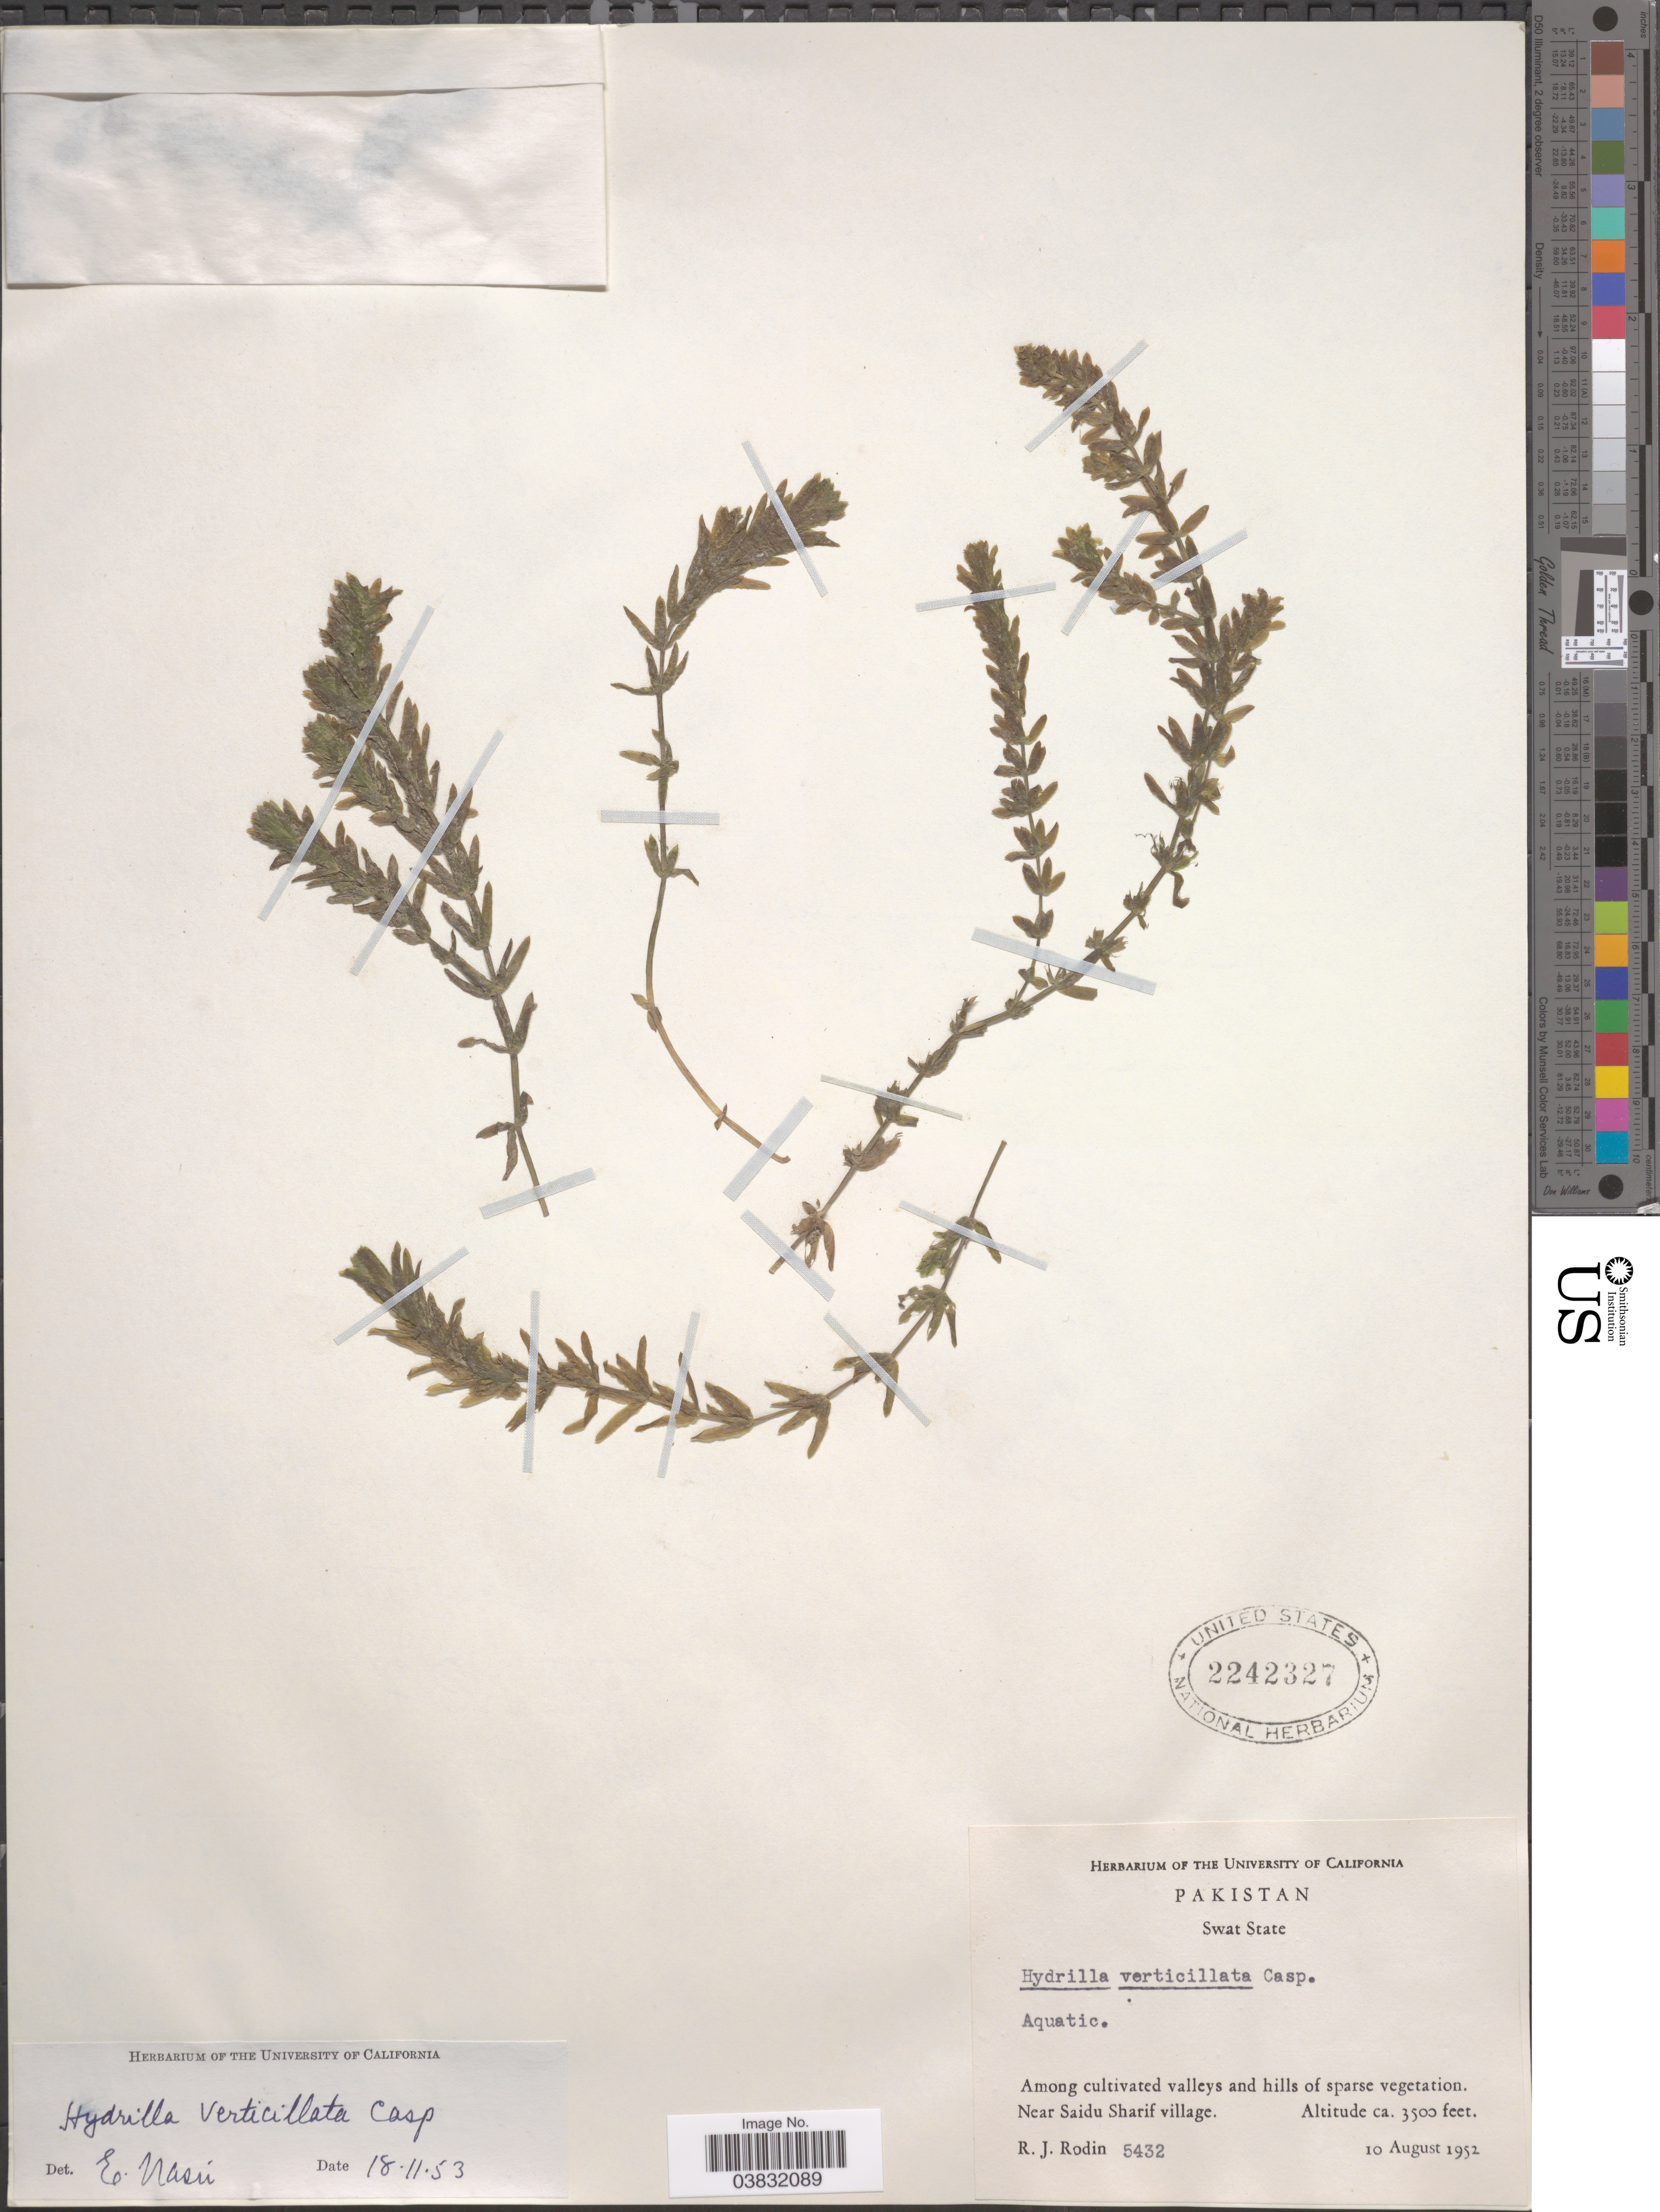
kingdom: Plantae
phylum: Tracheophyta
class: Liliopsida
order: Alismatales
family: Hydrocharitaceae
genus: Hydrilla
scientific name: Hydrilla verticillata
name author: (L. f.) Royle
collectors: R. J. Rodin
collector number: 5432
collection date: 1952-08-10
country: Pakistan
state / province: Khyber Pakhtunkhwa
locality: Swat State. Among cultivated valleys and hills. Near Saidu Sharif village.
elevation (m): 1067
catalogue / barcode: US 2242327